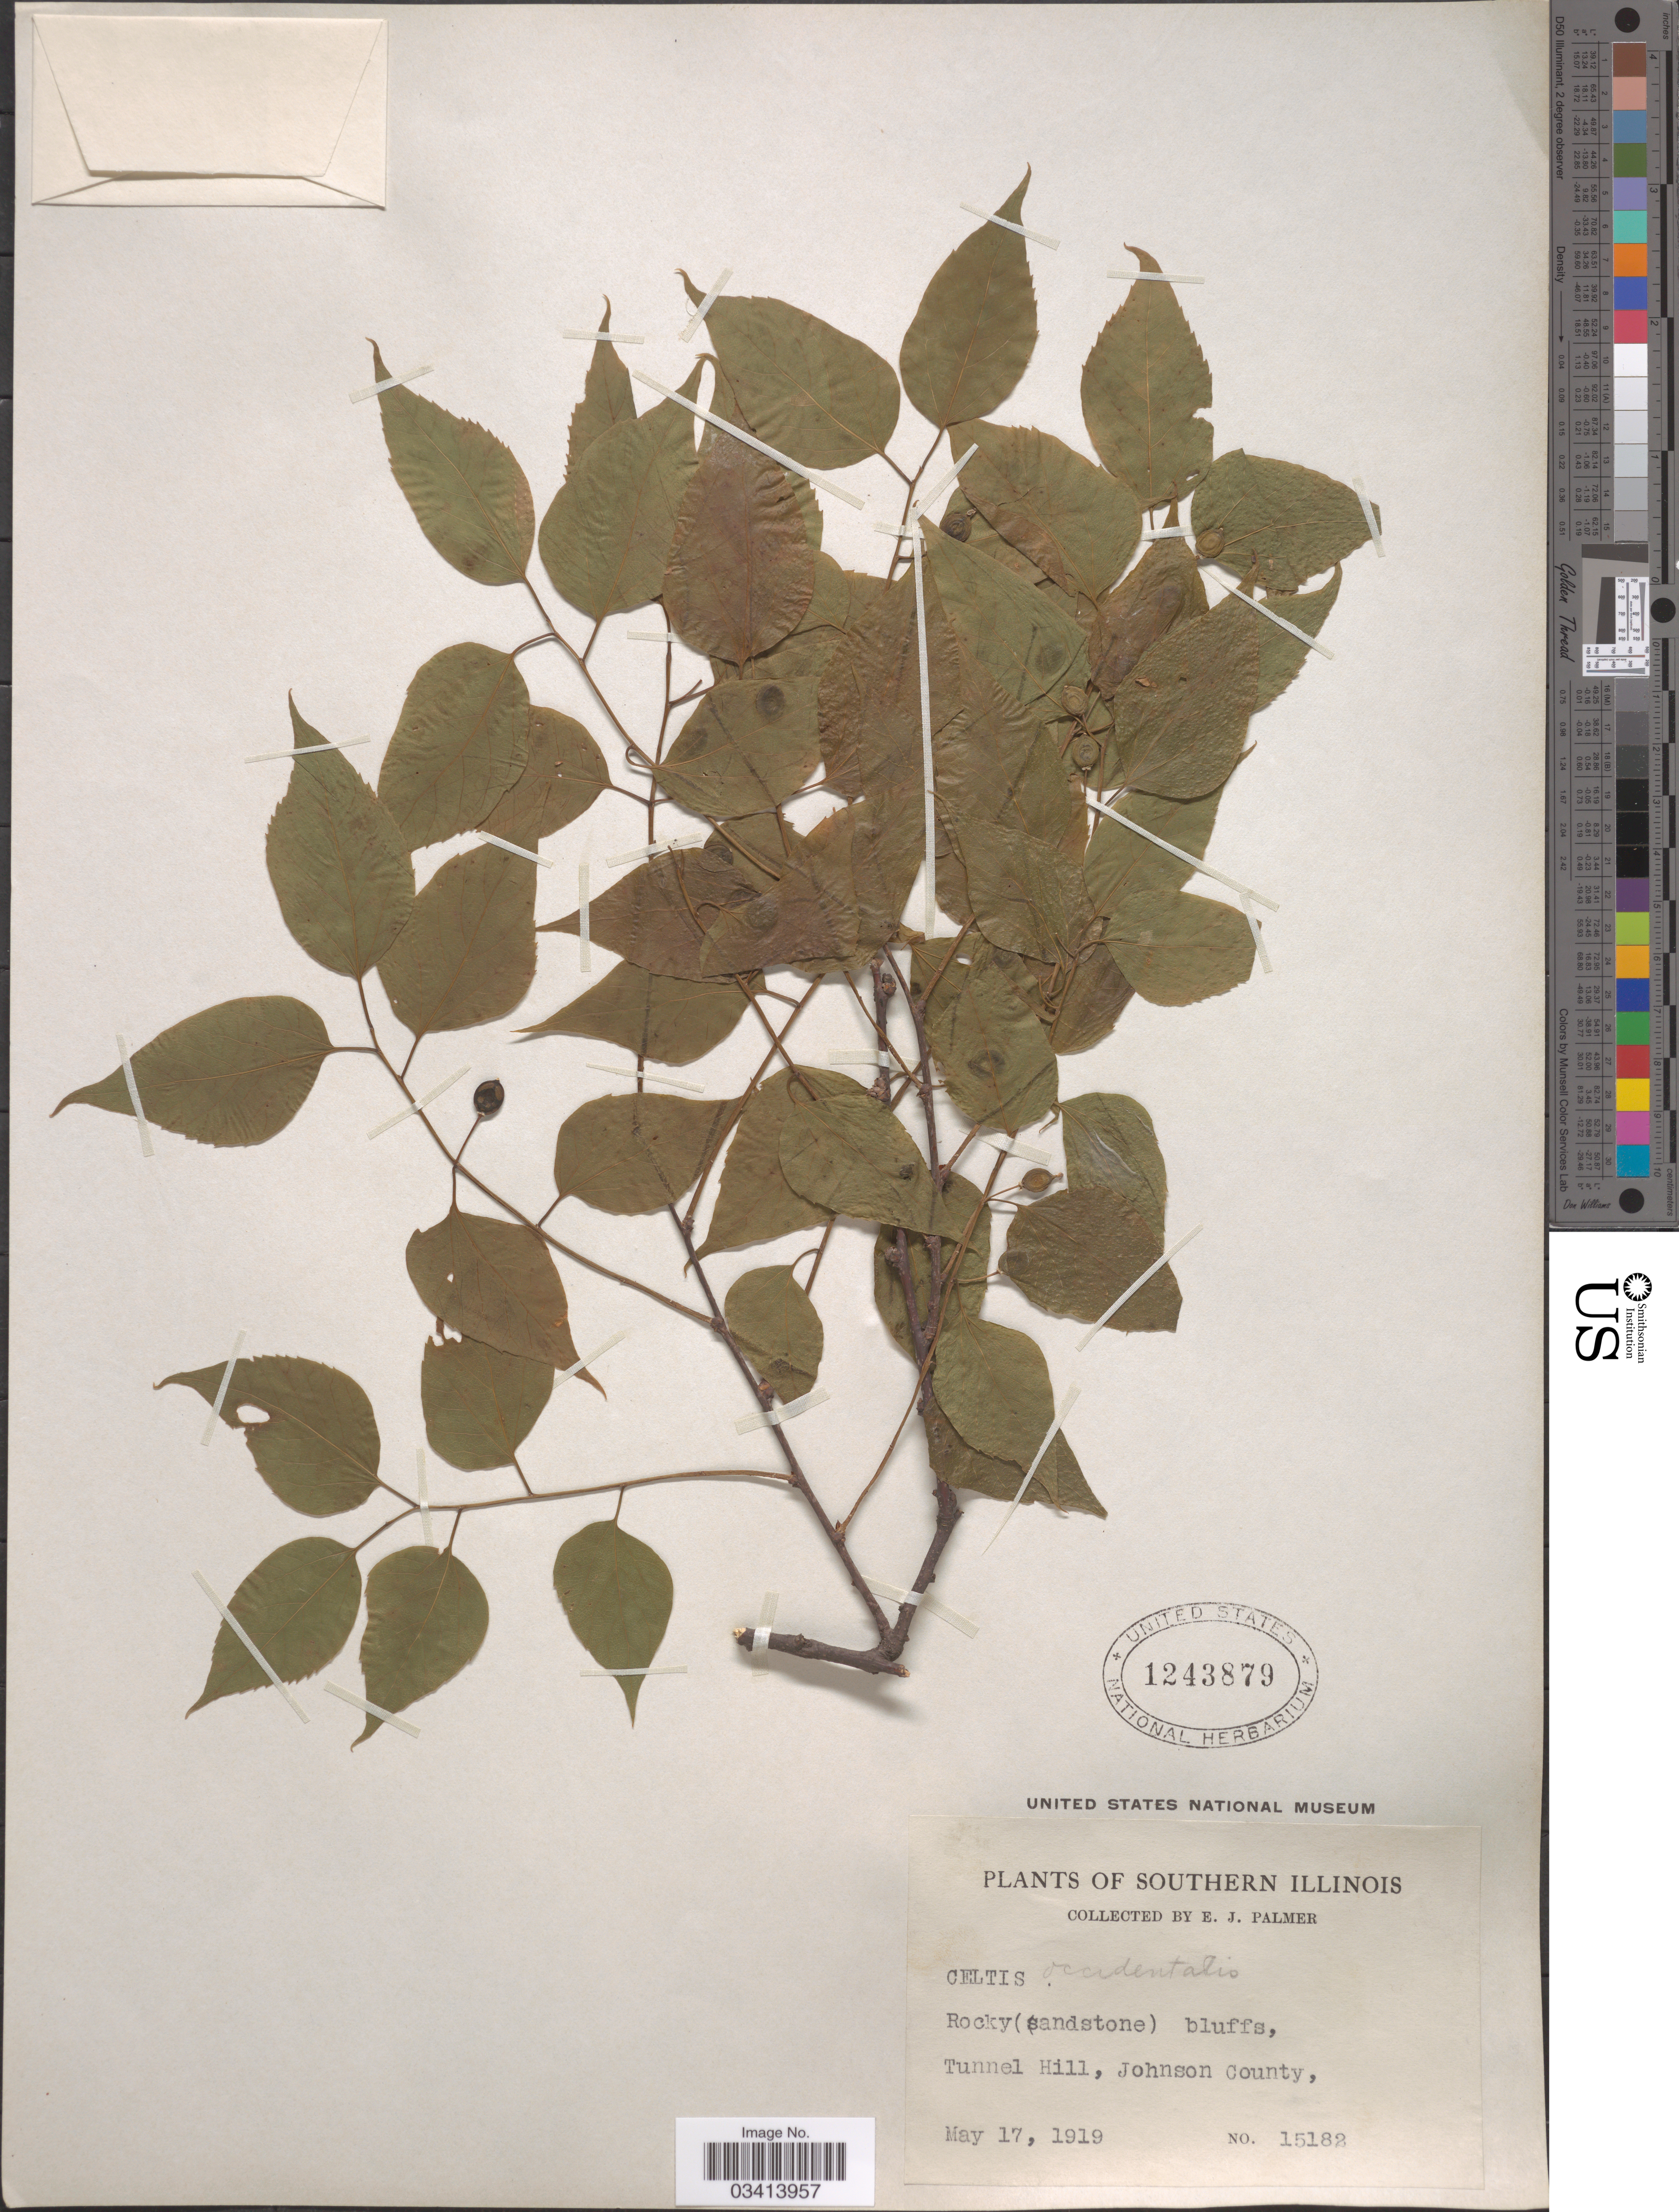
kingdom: Plantae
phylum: Tracheophyta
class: Magnoliopsida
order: Rosales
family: Cannabaceae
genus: Celtis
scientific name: Celtis occidentalis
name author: L.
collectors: E. J. Palmer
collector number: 15182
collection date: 1919-05-17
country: United States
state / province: Illinois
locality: Southern Illinois. Tunnel Hill, Johnson County.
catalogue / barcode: US 1243879